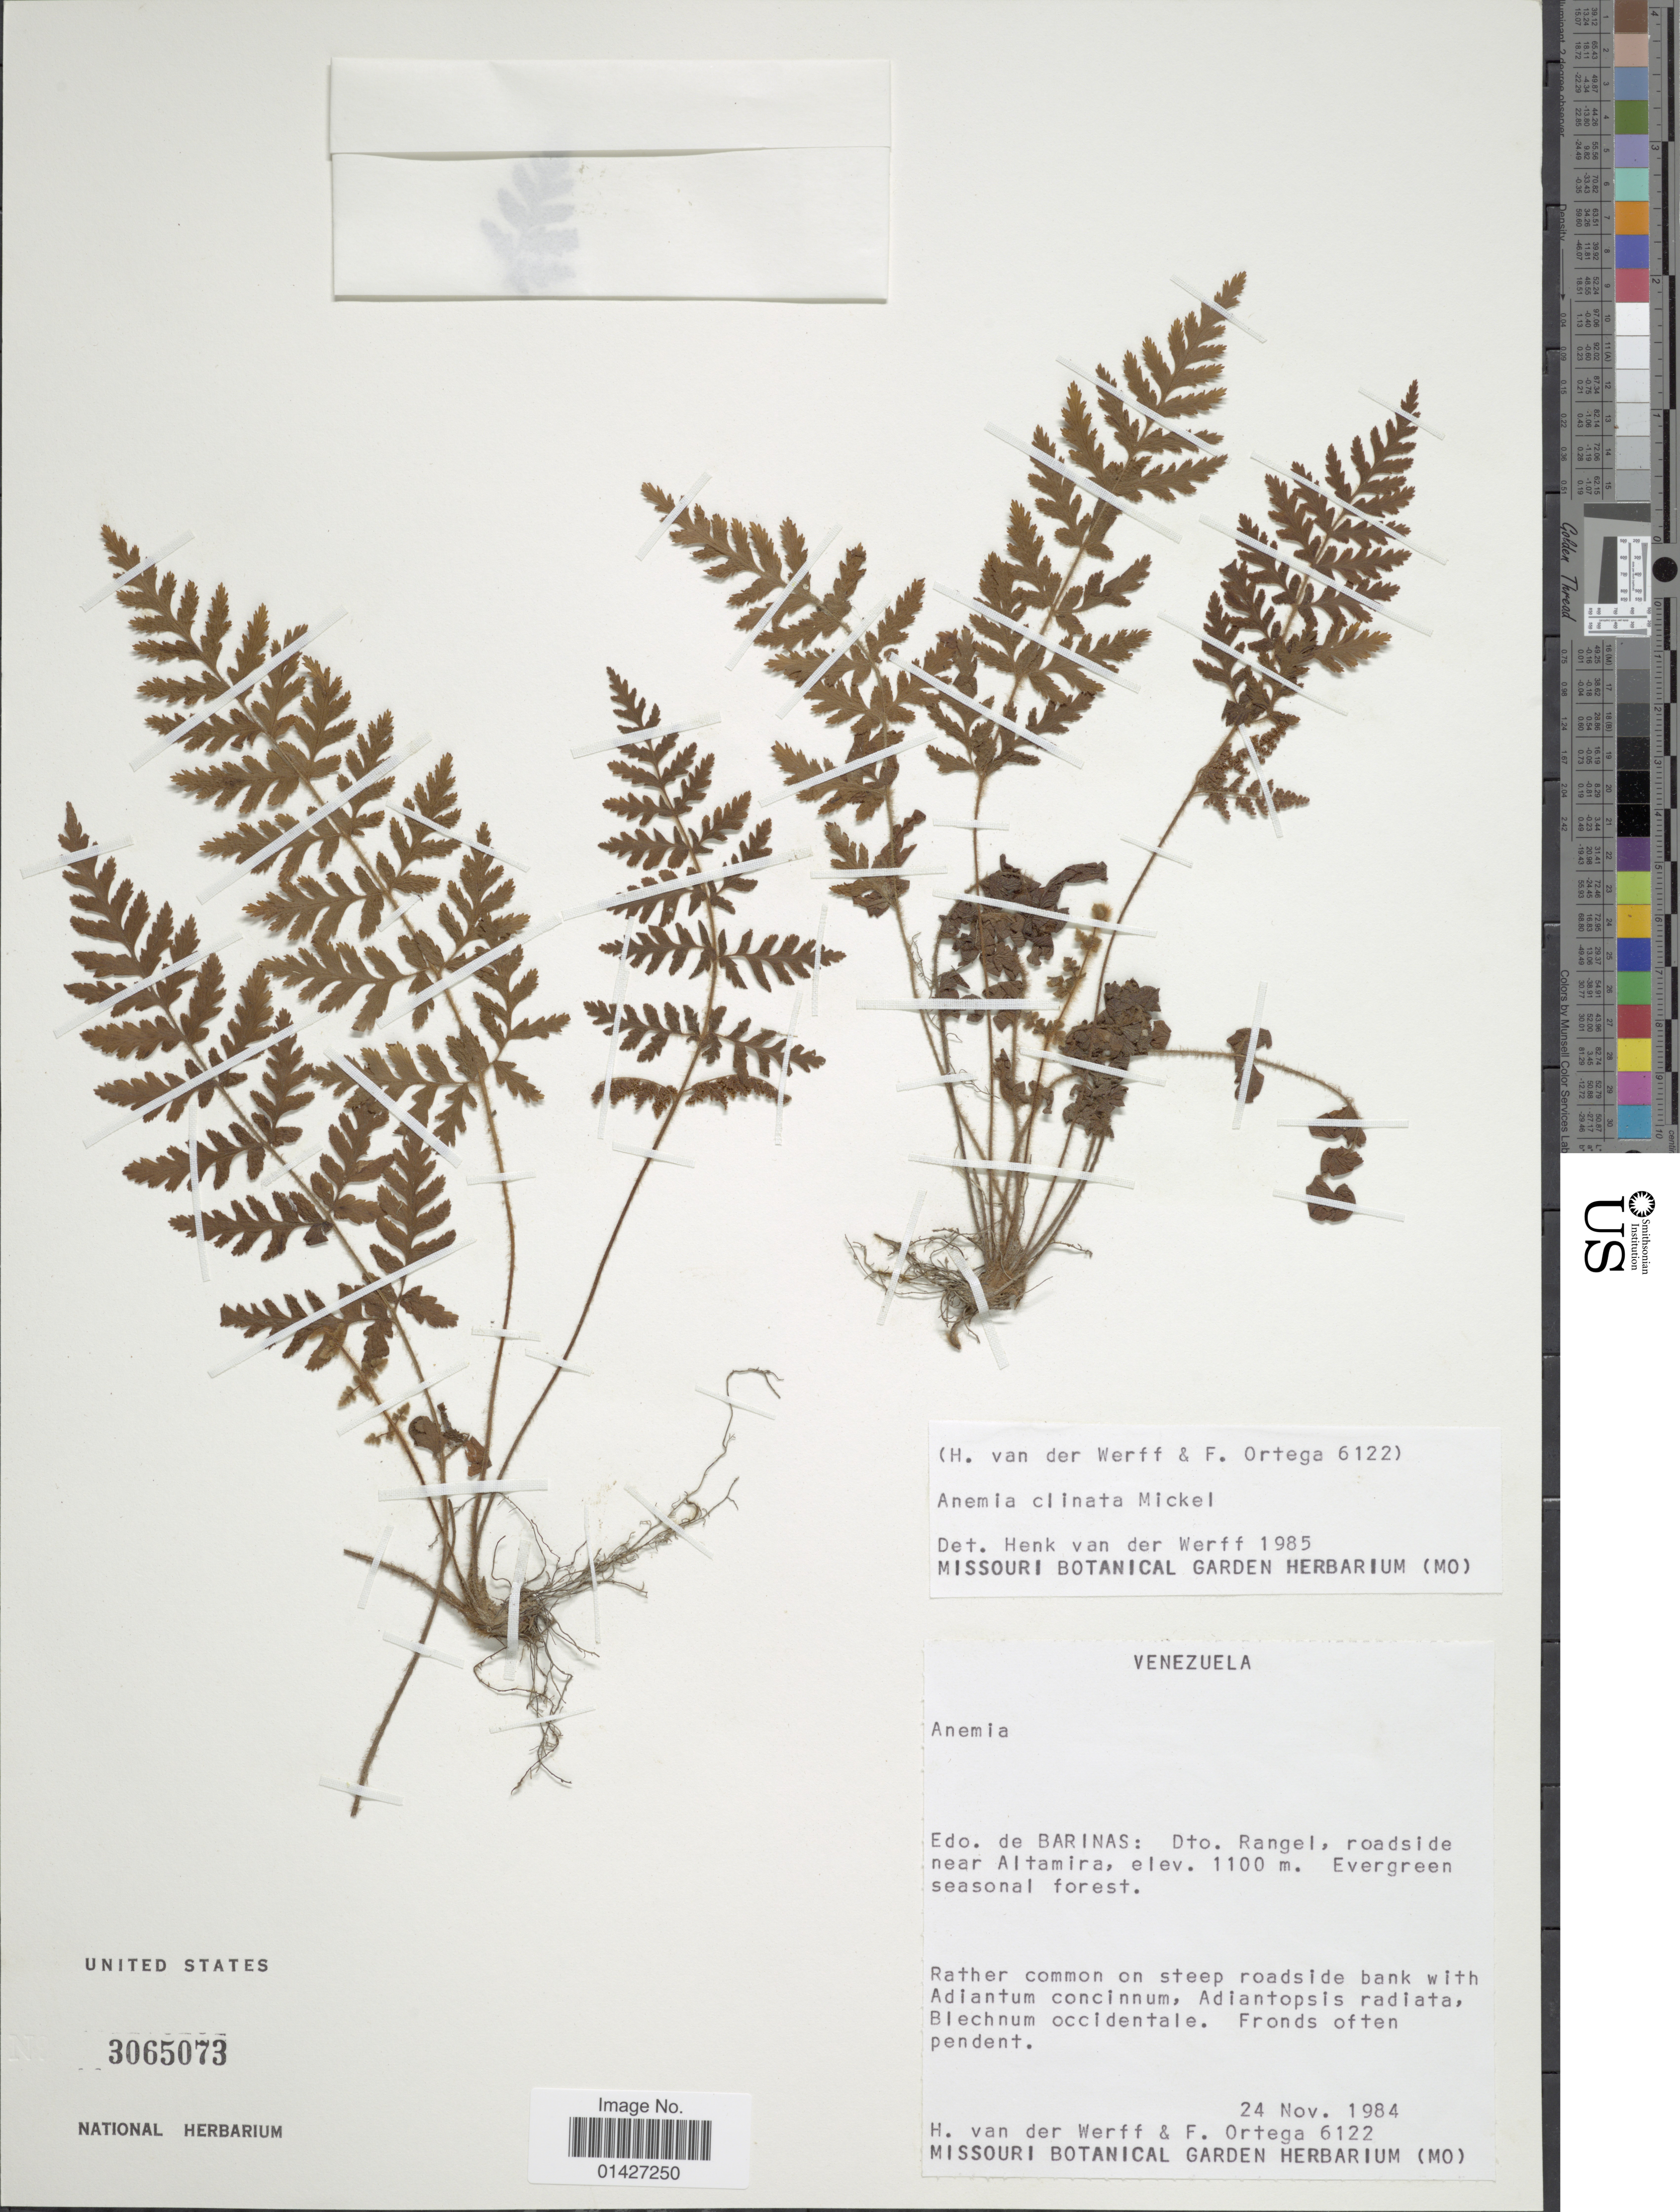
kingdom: Plantae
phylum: Tracheophyta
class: Polypodiopsida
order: Schizaeales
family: Anemiaceae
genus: Anemia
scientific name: Anemia clinata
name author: Mickel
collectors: H. van der Werff & F. J. Ortega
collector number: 6122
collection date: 1984-11-24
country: Venezuela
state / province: Barinas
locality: Edo. de Barinas: Dto. Rangel, roadside near Altamira, Evergreen seasonal forest. Rather common on steep roadside bank.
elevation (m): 1100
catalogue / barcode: US 3065073